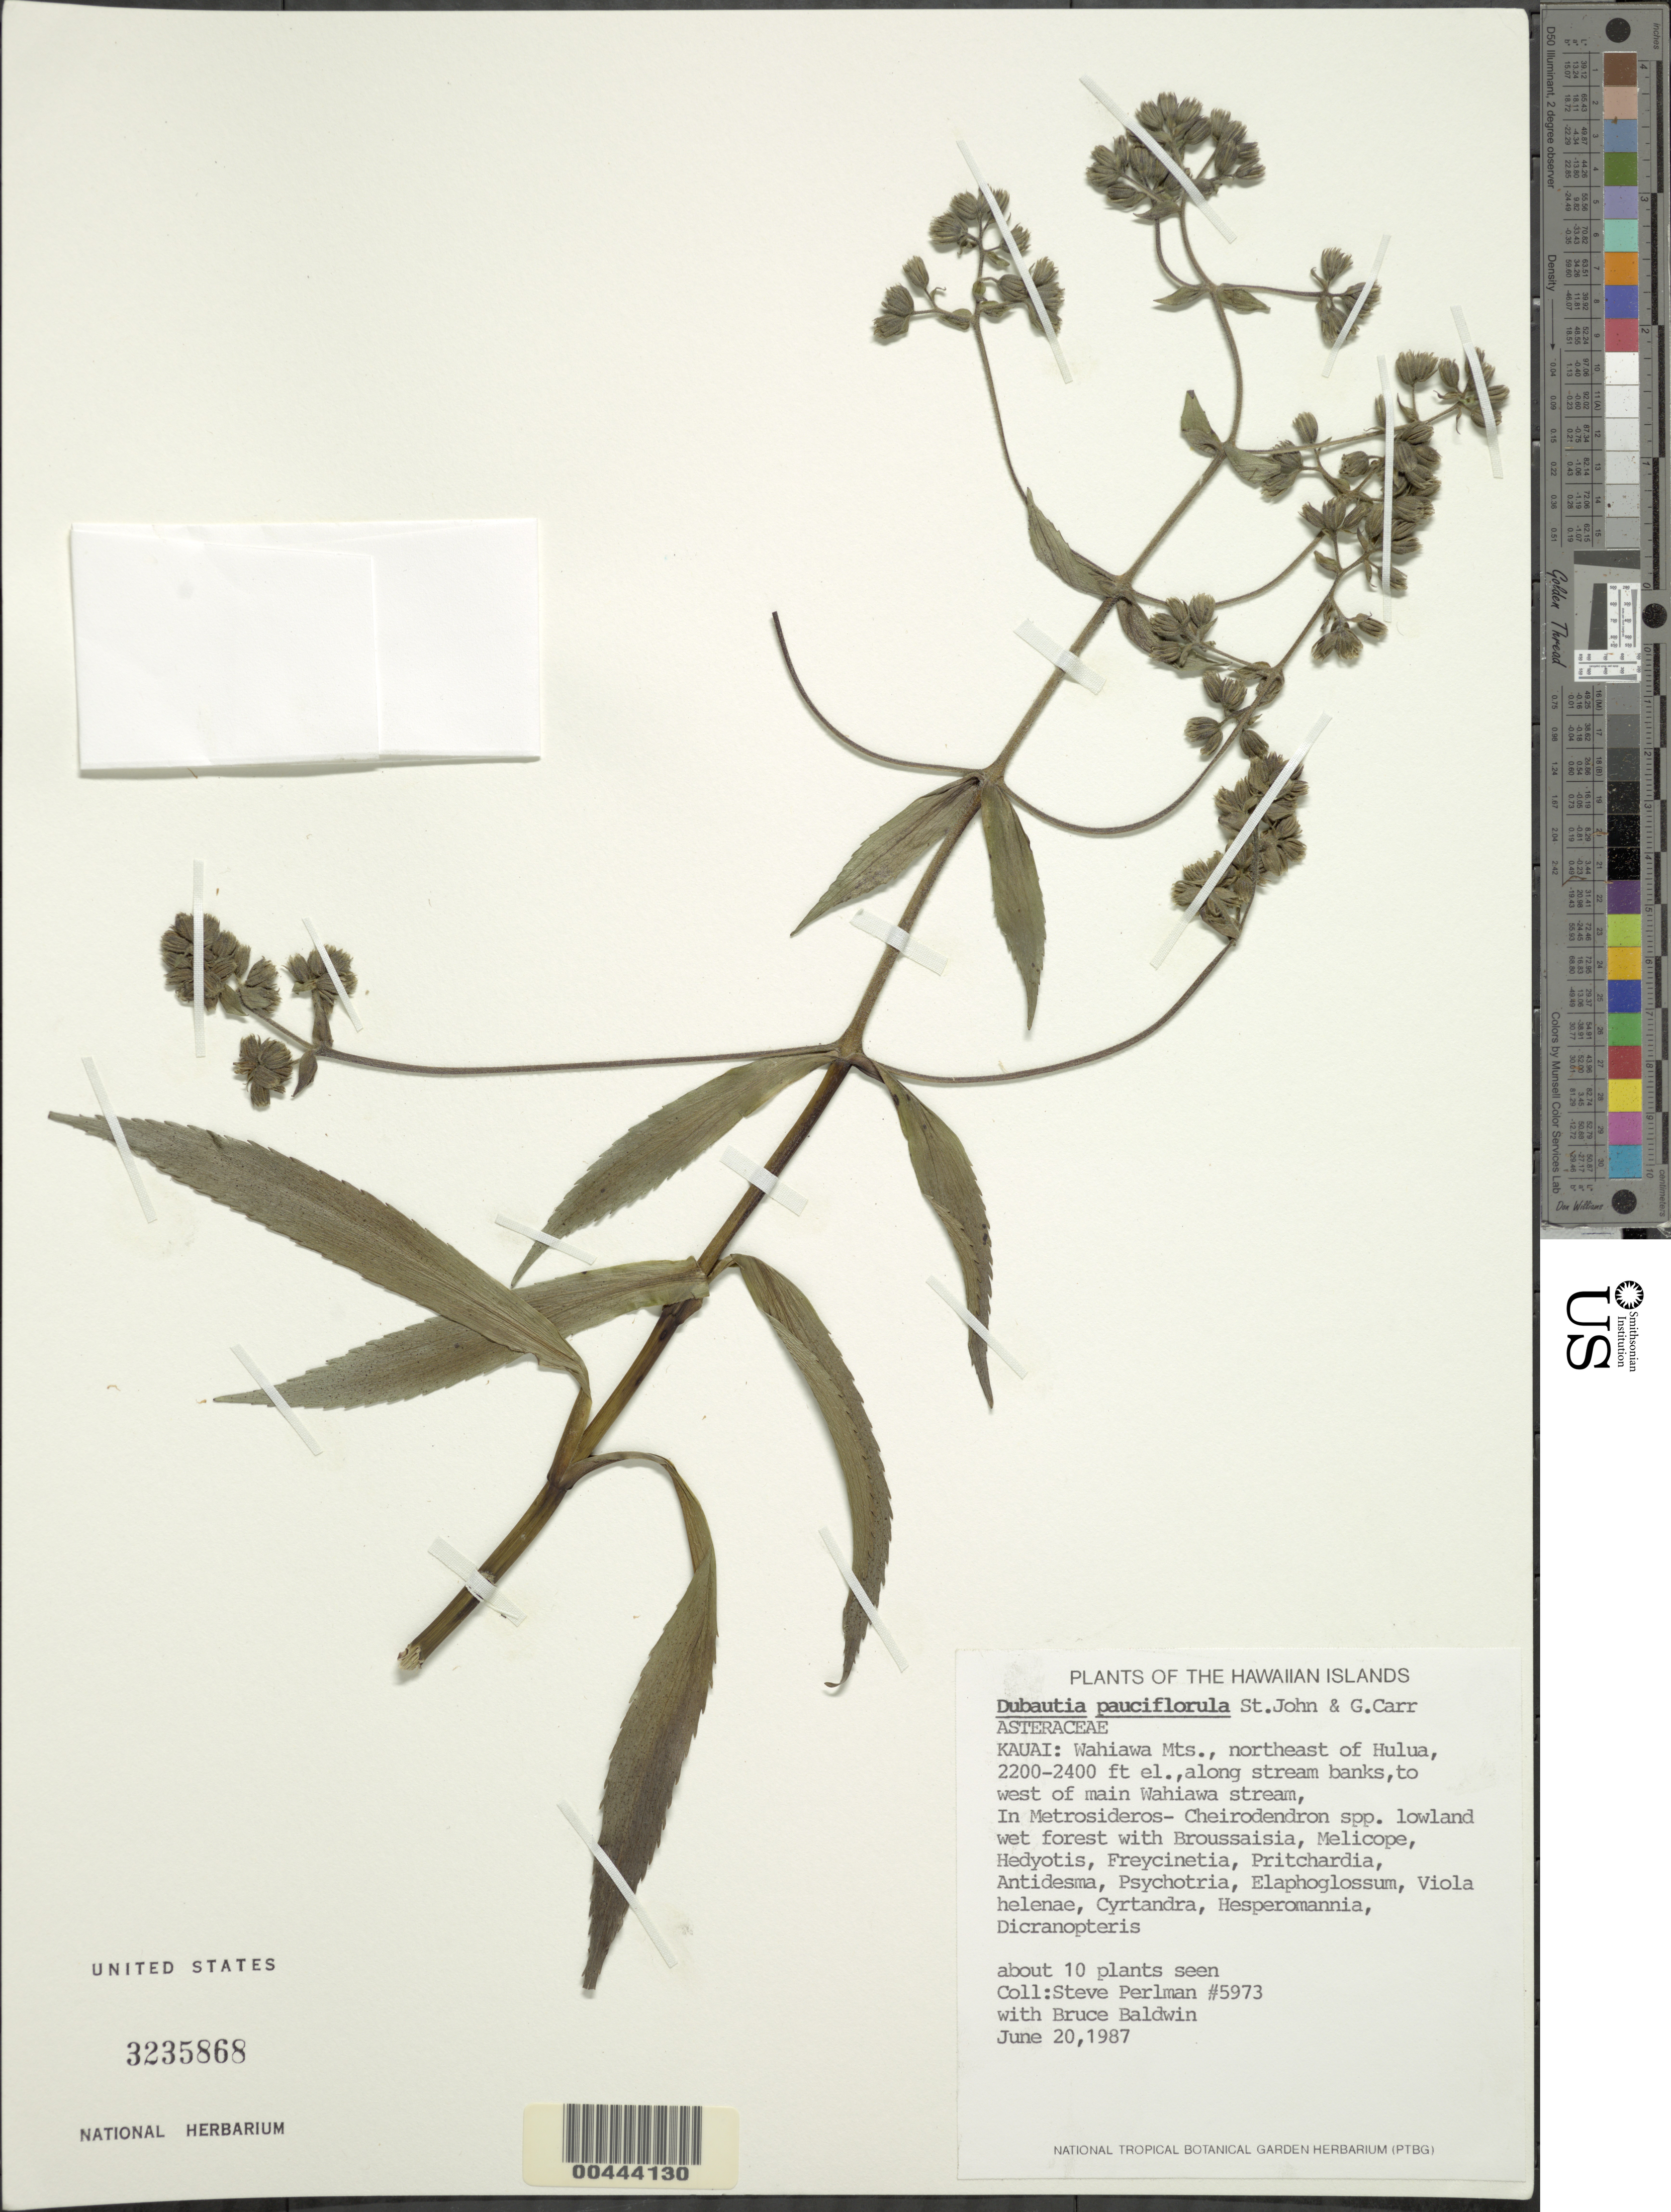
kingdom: Plantae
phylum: Tracheophyta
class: Magnoliopsida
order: Asterales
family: Asteraceae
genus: Dubautia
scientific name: Dubautia pauciflorula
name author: H. St. John & G.D. Carr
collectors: S. P. Perlman & B. Baldwin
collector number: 5973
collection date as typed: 20 Jun 1987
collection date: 1987-06-20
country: United States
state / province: Hawaii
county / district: Kauai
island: Kaua'i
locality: Wahiawa Mountains, NE of Hulua, to W of main Wahiawa stream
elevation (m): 671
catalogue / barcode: US 3235868